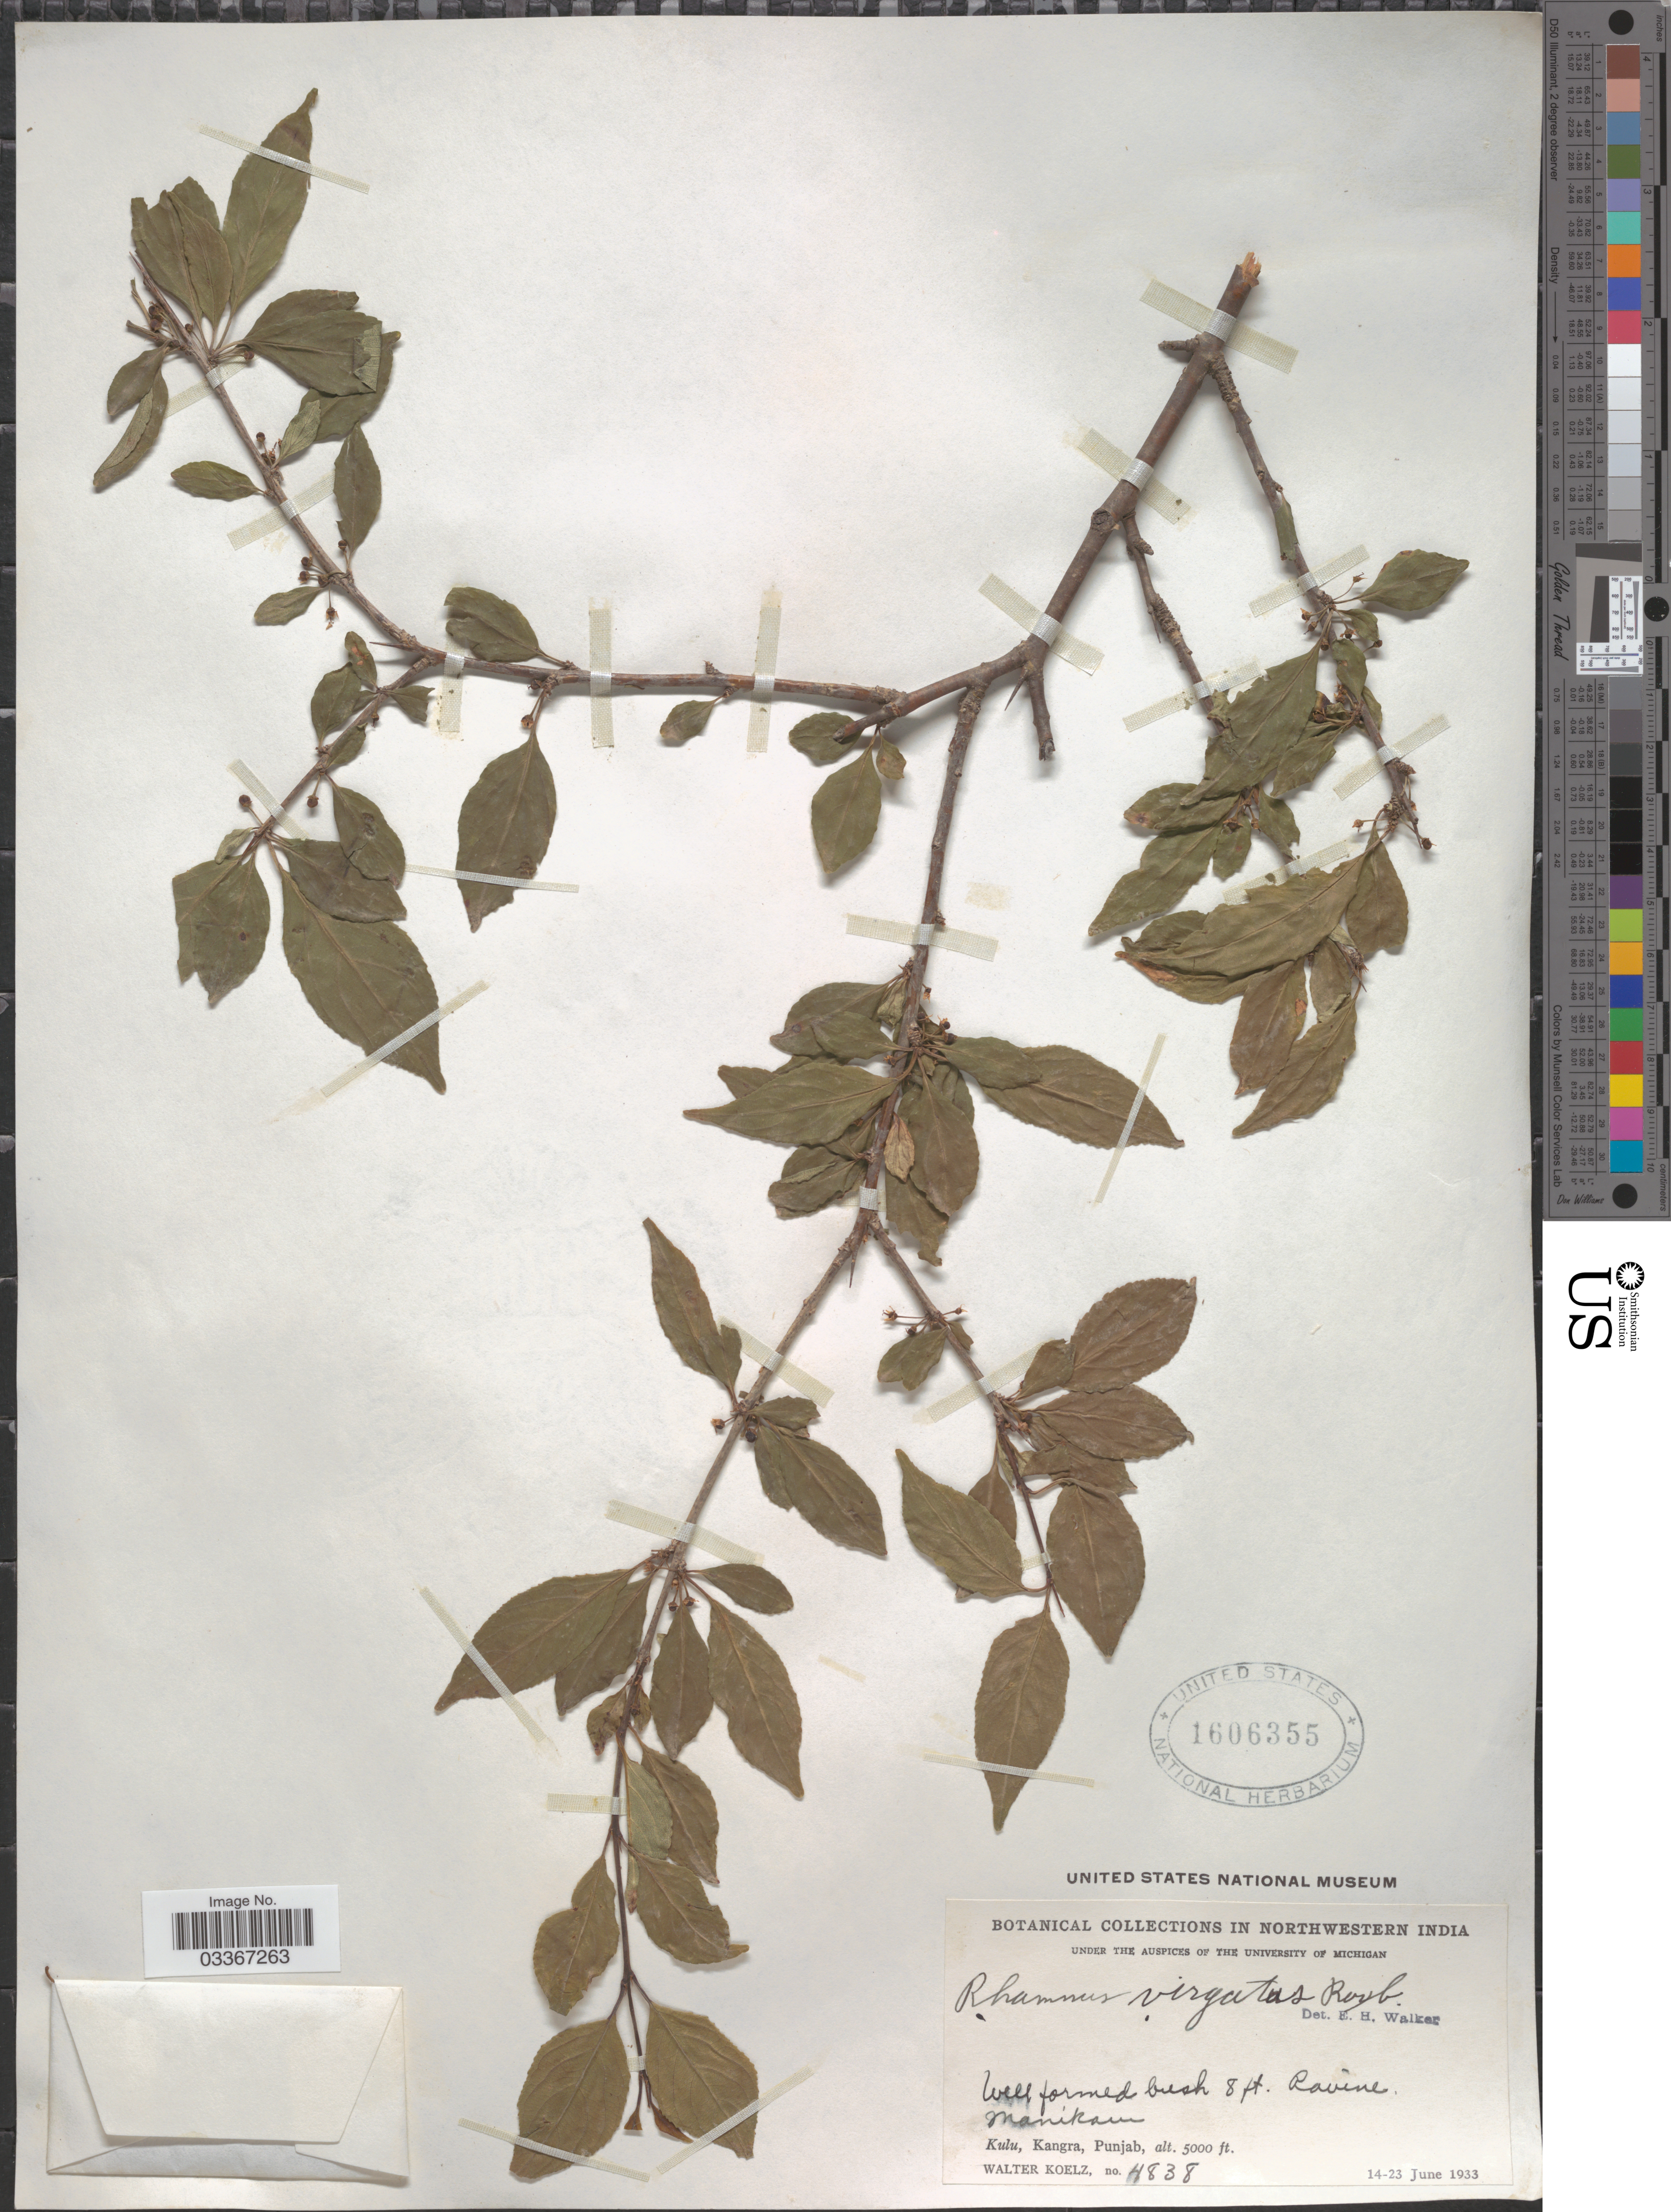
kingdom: Plantae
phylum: Tracheophyta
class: Magnoliopsida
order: Rosales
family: Rhamnaceae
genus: Rhamnus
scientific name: Rhamnus virgata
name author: Roxb.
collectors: W. N. Koelz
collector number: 4838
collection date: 1933-06-14/1933-06-23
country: India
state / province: Punjab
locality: Northwestern India. Manikann [interpreted]. Kulu, Kangra.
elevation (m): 1524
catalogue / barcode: US 1606355